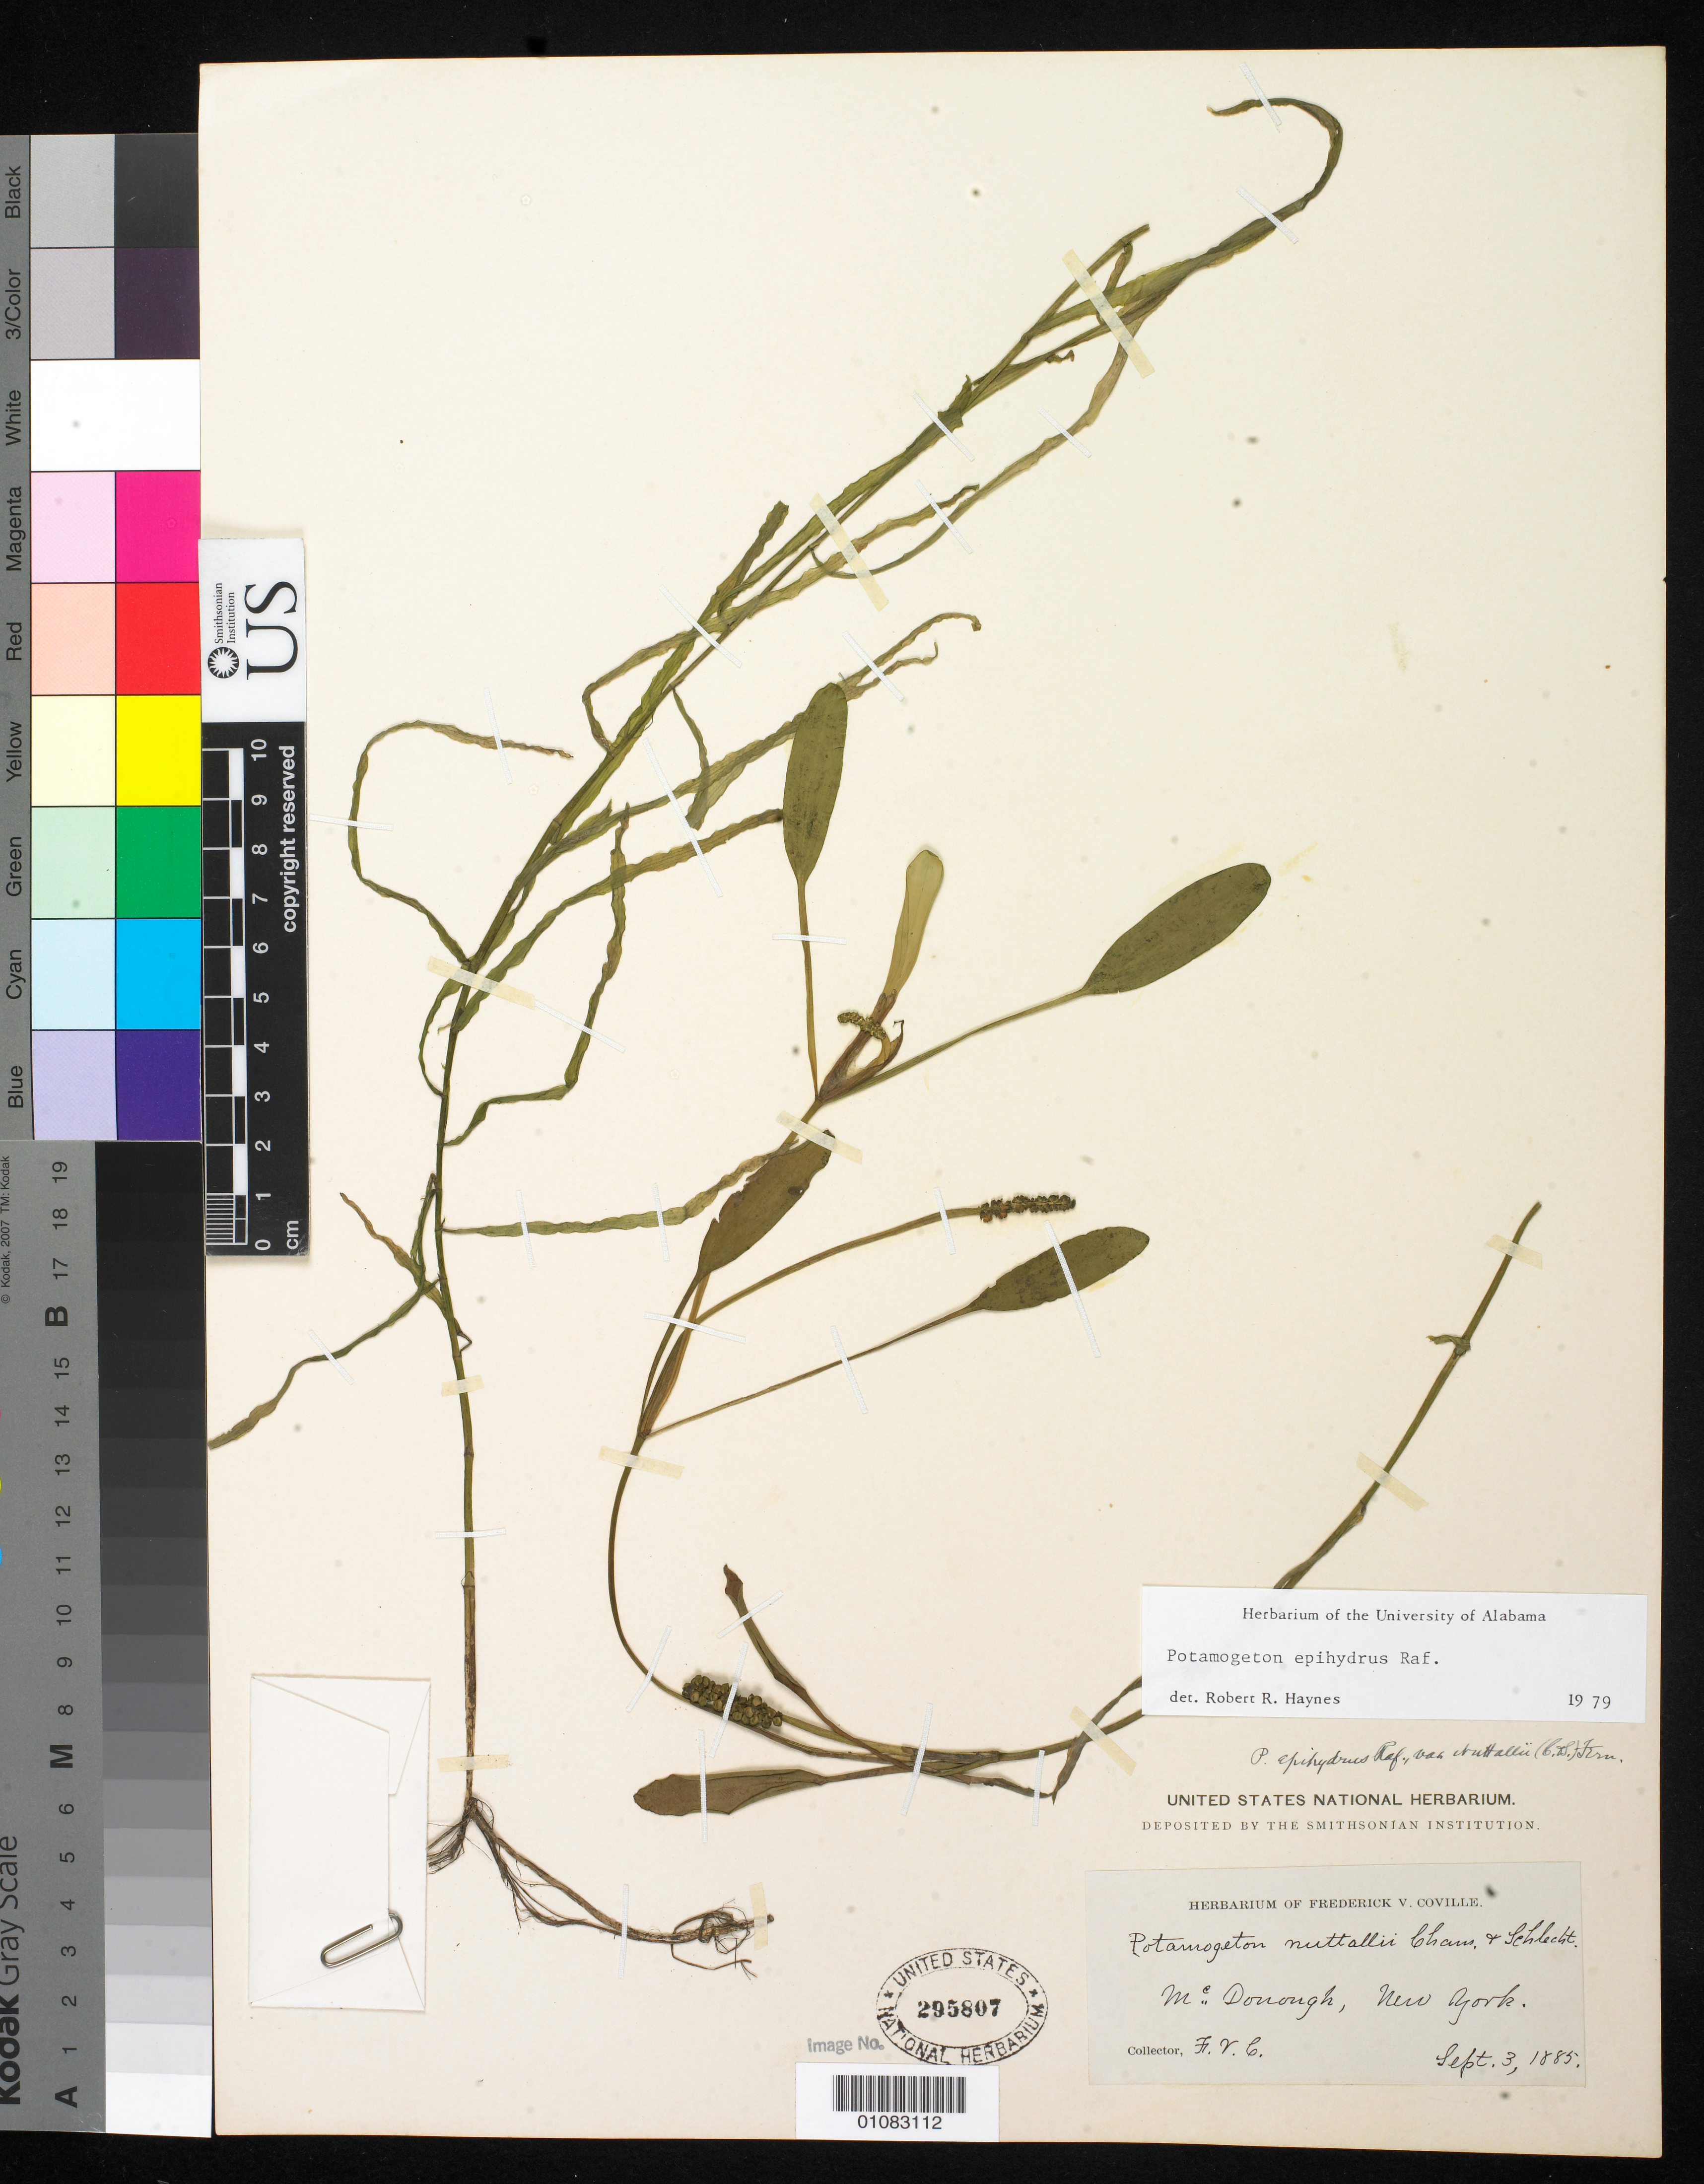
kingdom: Plantae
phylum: Tracheophyta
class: Liliopsida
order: Alismatales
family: Potamogetonaceae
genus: Potamogeton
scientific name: Potamogeton epihydrus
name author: Raf.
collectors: F. V. Coville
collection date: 1885-09-03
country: United States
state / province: New York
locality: McDonough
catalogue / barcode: US 295807